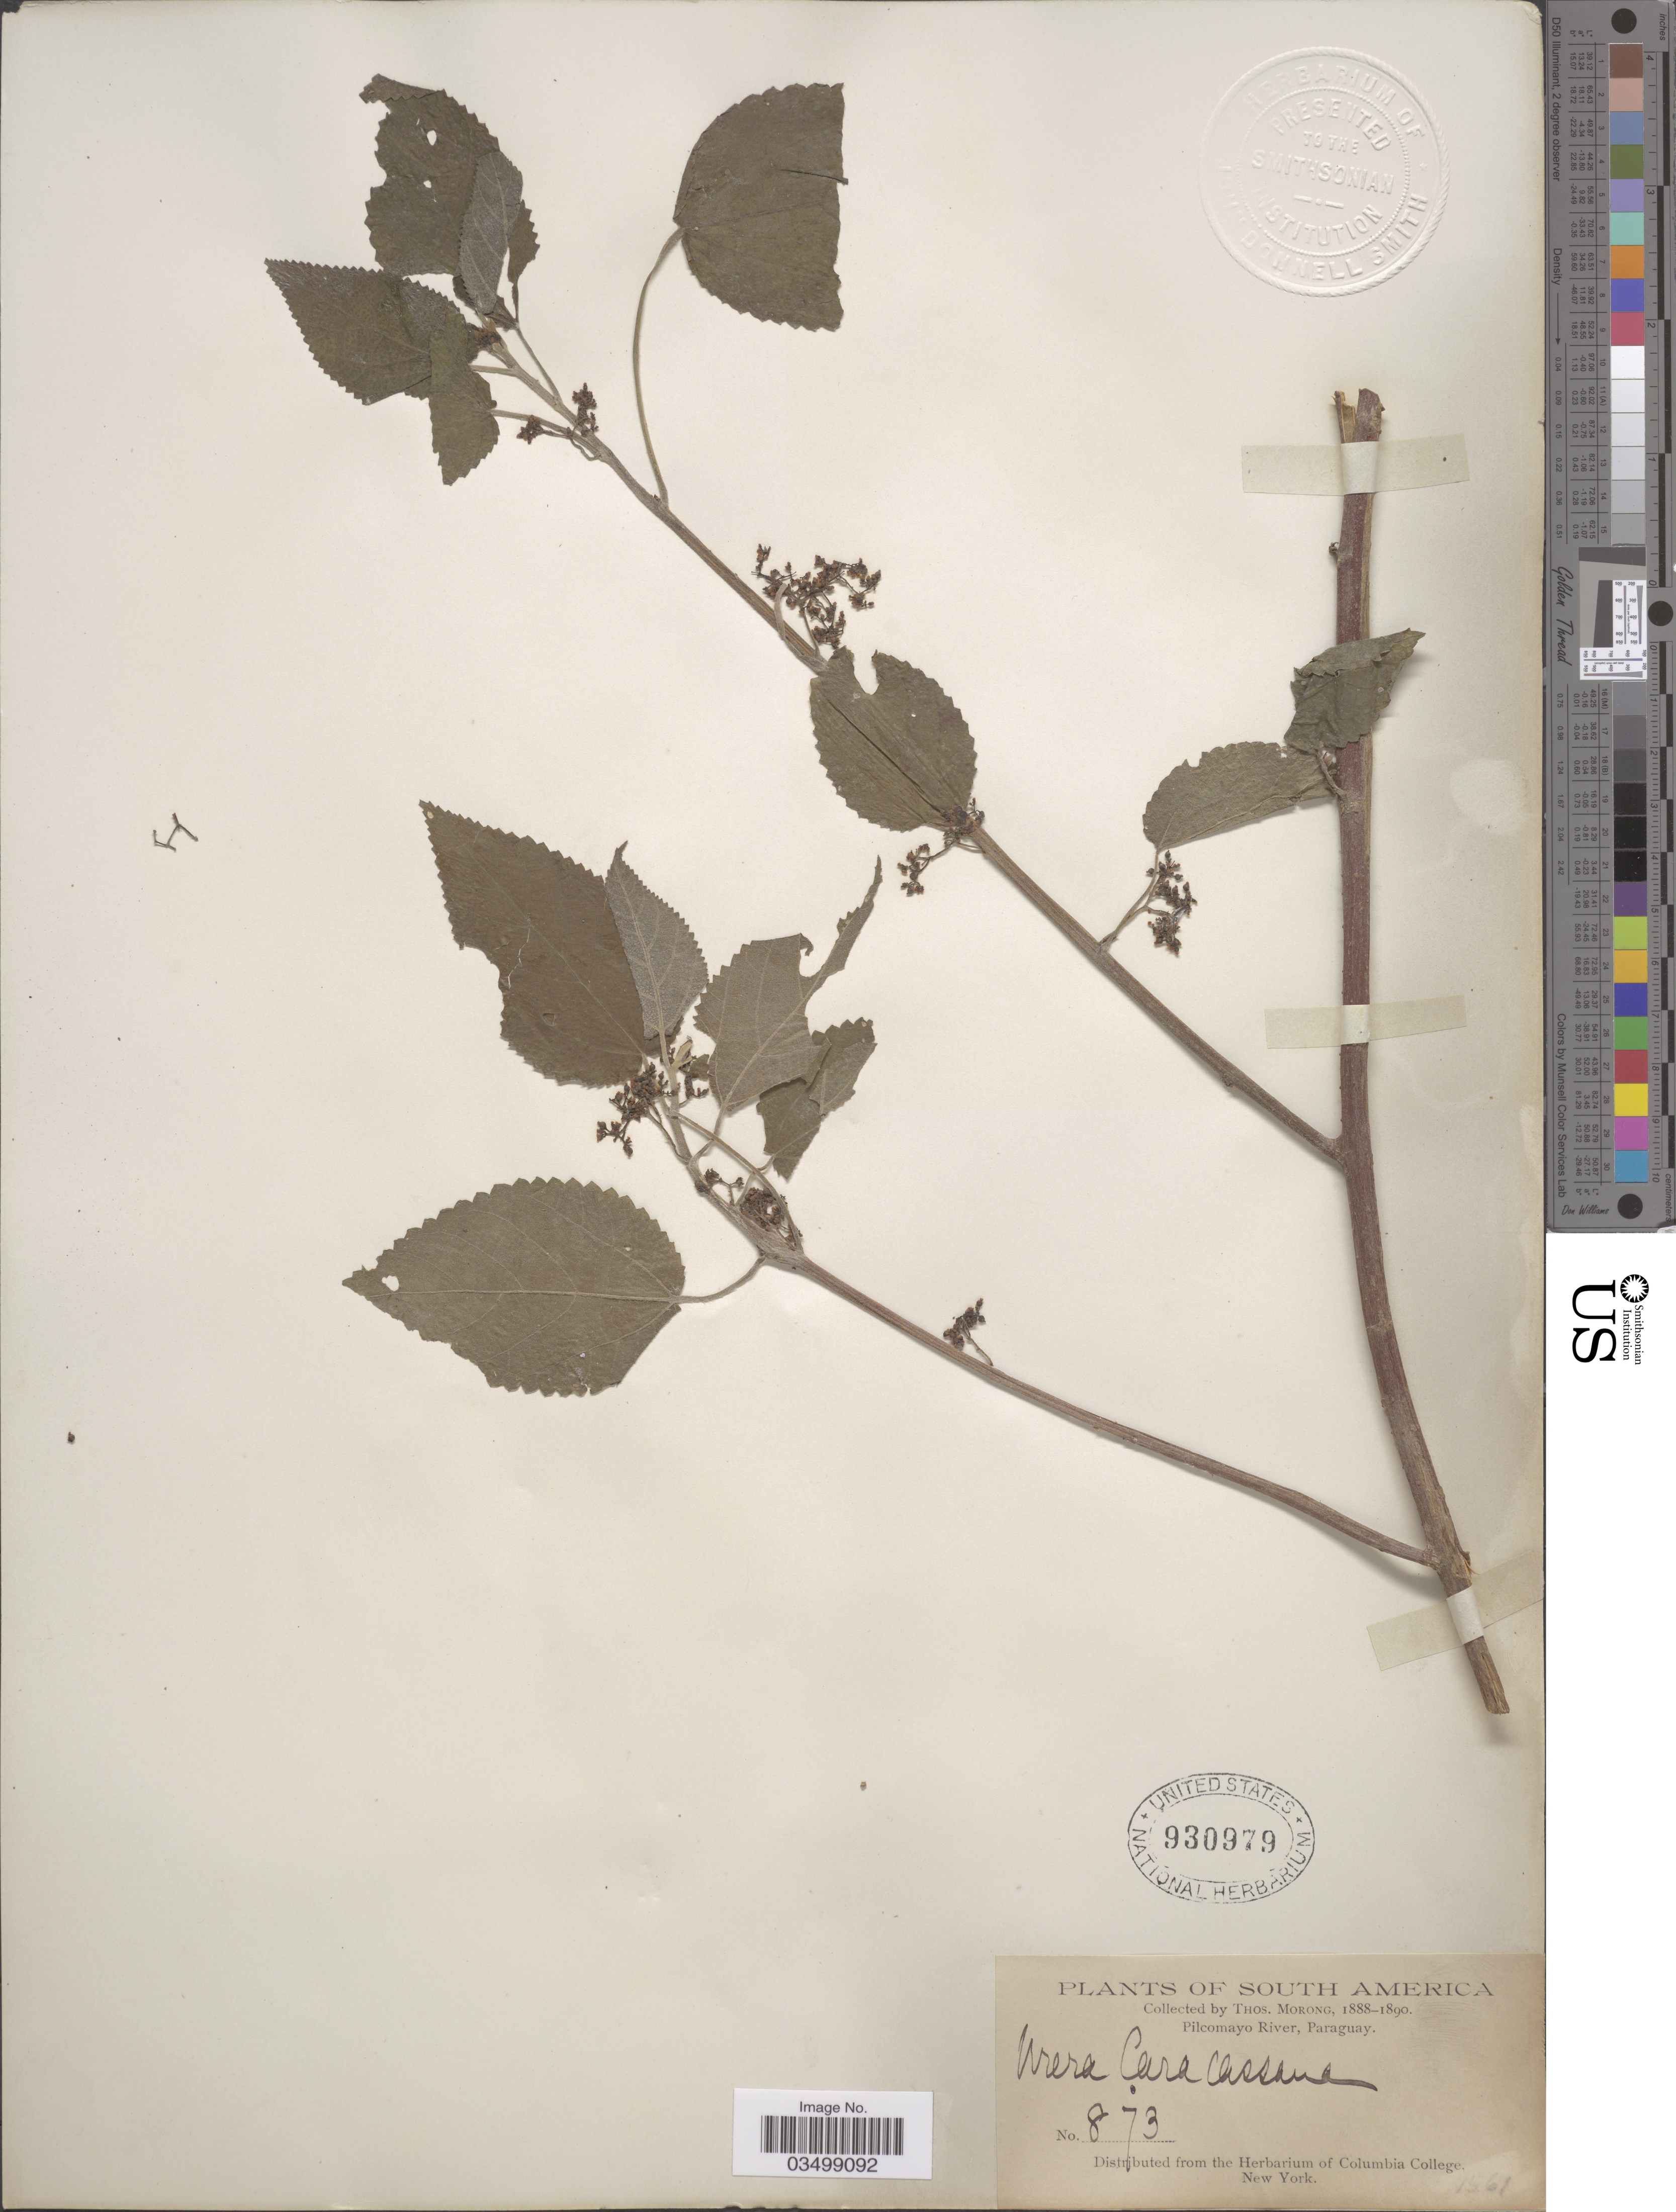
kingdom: Plantae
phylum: Tracheophyta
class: Magnoliopsida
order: Rosales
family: Urticaceae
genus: Urera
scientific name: Urera caracasana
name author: (Jacq.) Gaudich. ex Griseb.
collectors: ex herb. T. Morong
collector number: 873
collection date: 1888/1890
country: Paraguay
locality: Pilcomayo River.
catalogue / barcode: US 930979